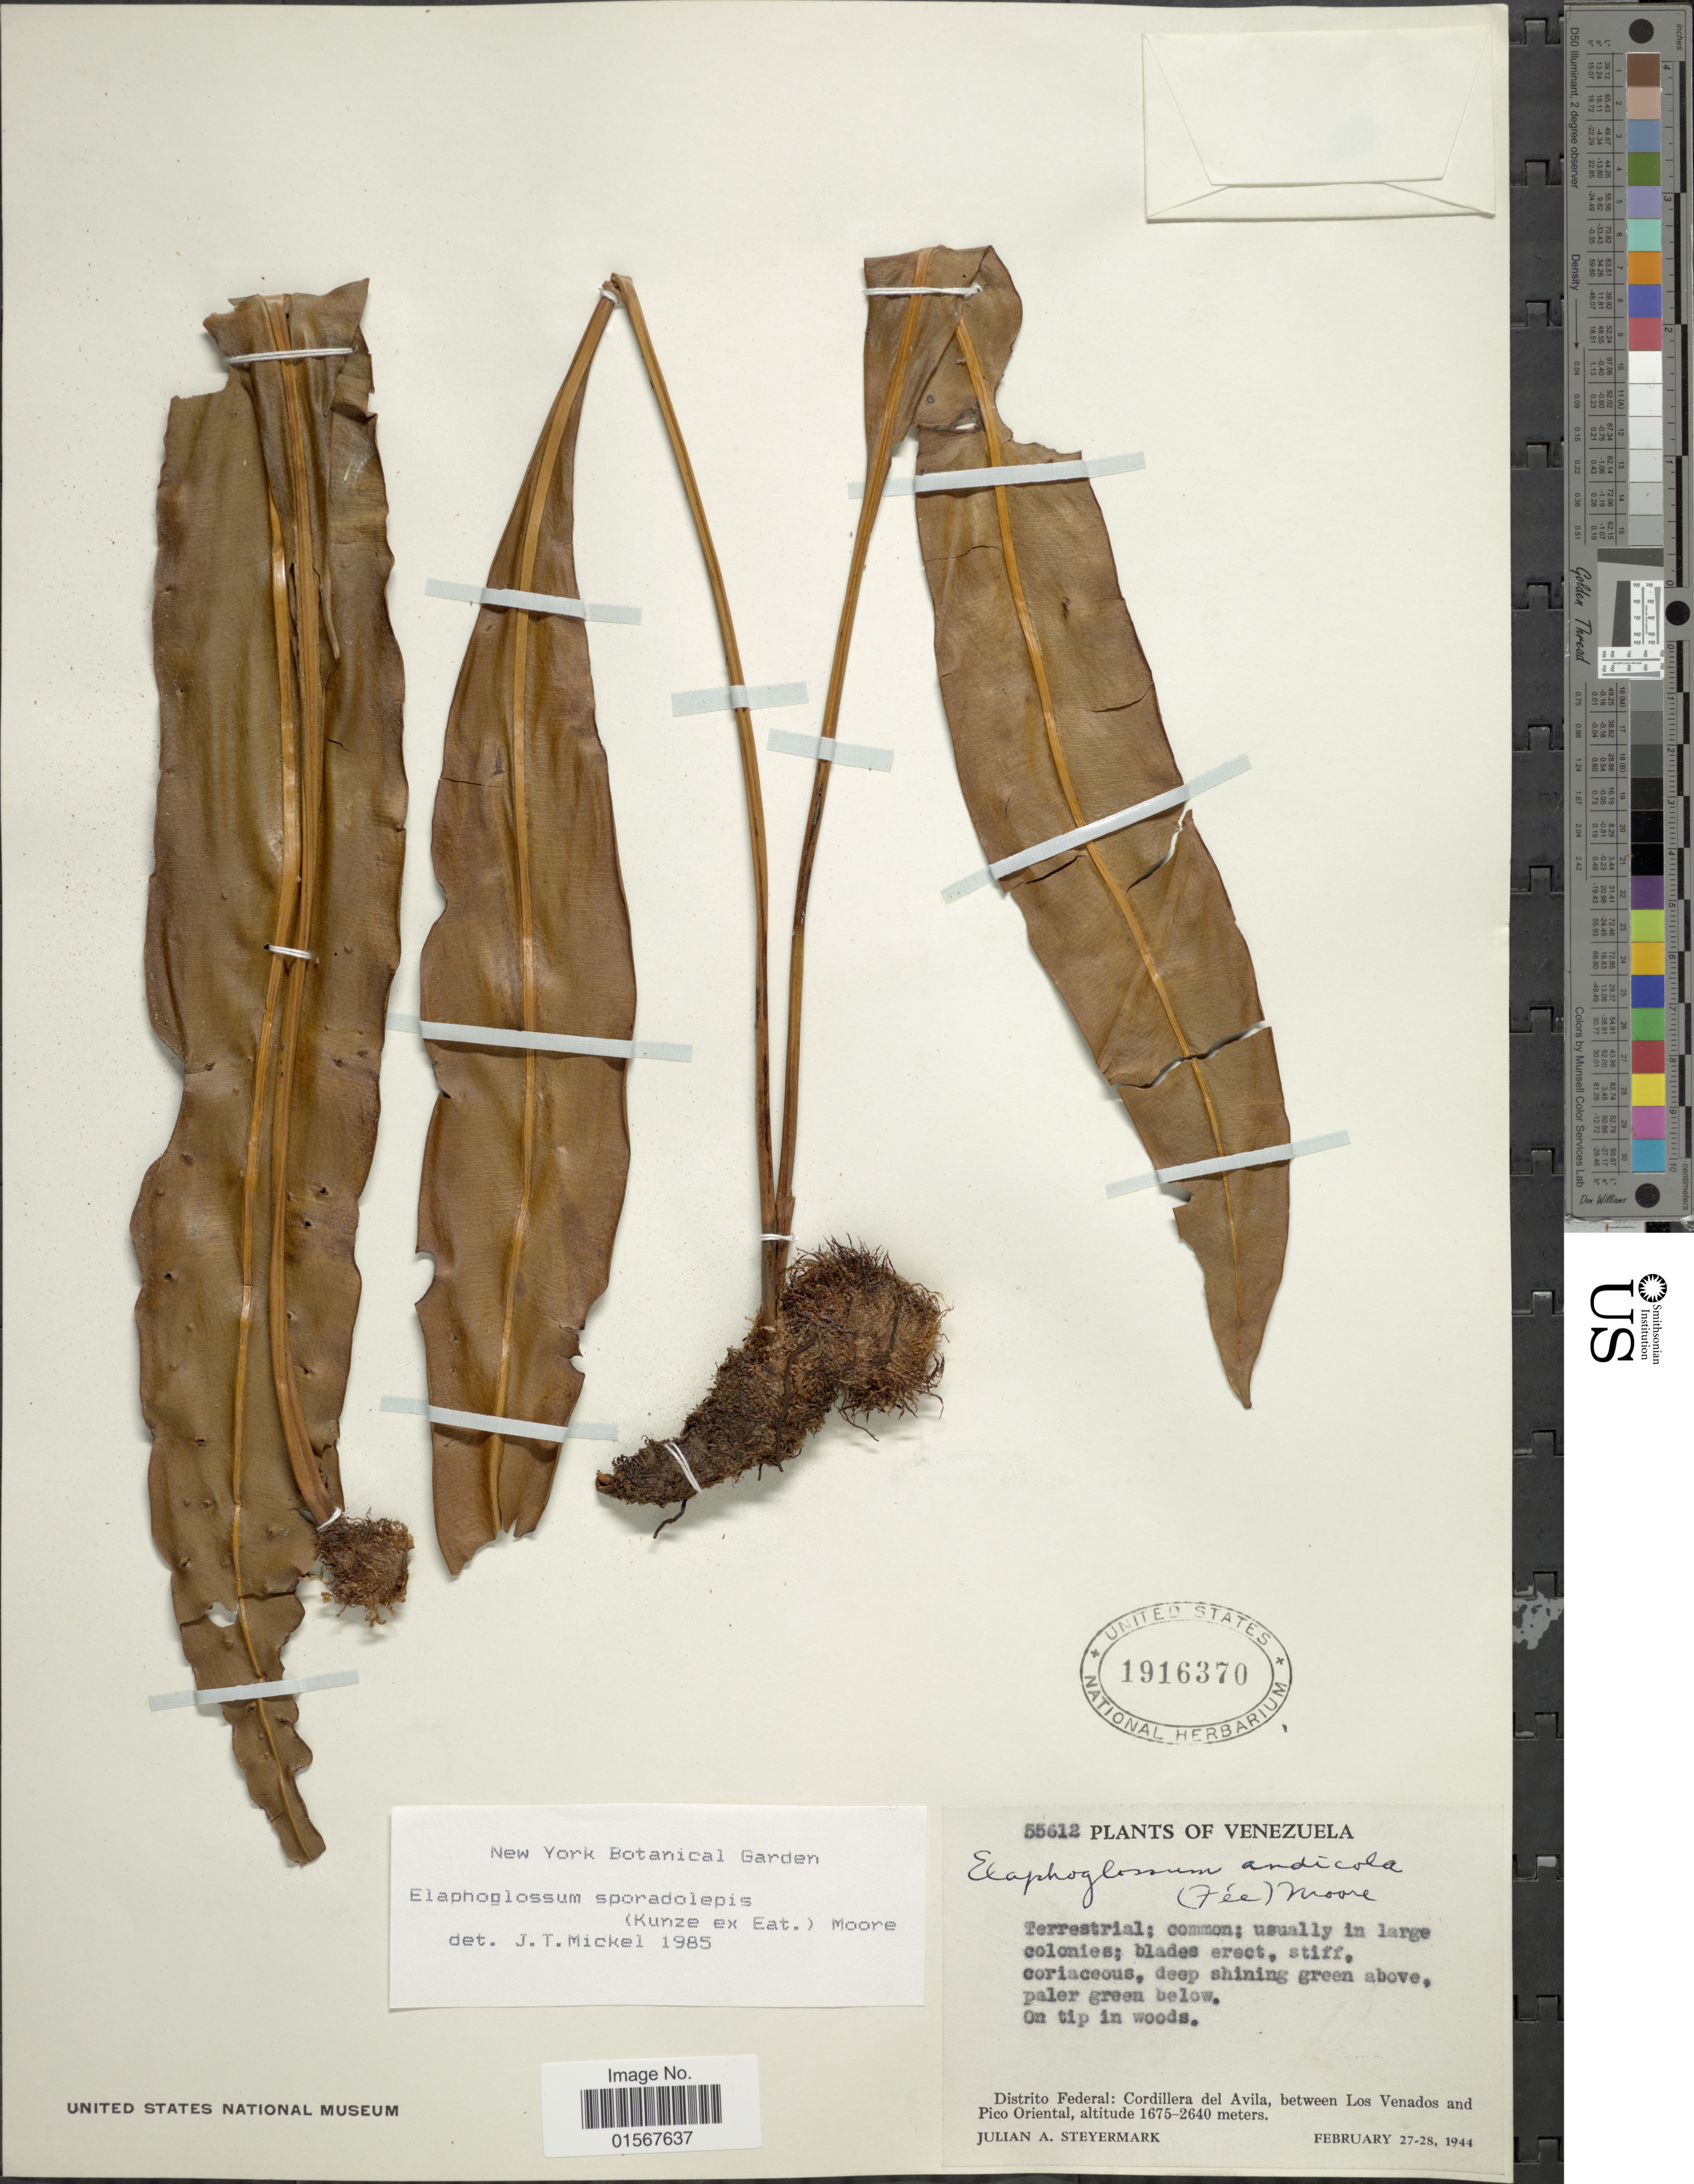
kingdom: Plantae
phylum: Tracheophyta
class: Polypodiopsida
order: Polypodiales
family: Dryopteridaceae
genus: Elaphoglossum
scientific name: Elaphoglossum sporadolepis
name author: (Kunze ex Kuhn) T. Moore ex C. Chr.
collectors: J. Steyermark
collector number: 55612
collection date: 1944-02-27/1944-02-28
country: Venezuela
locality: Distrito Federal: Cordillera del Avilla, between Los Venados and Pico Oriental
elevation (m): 1675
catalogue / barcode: US 1916370